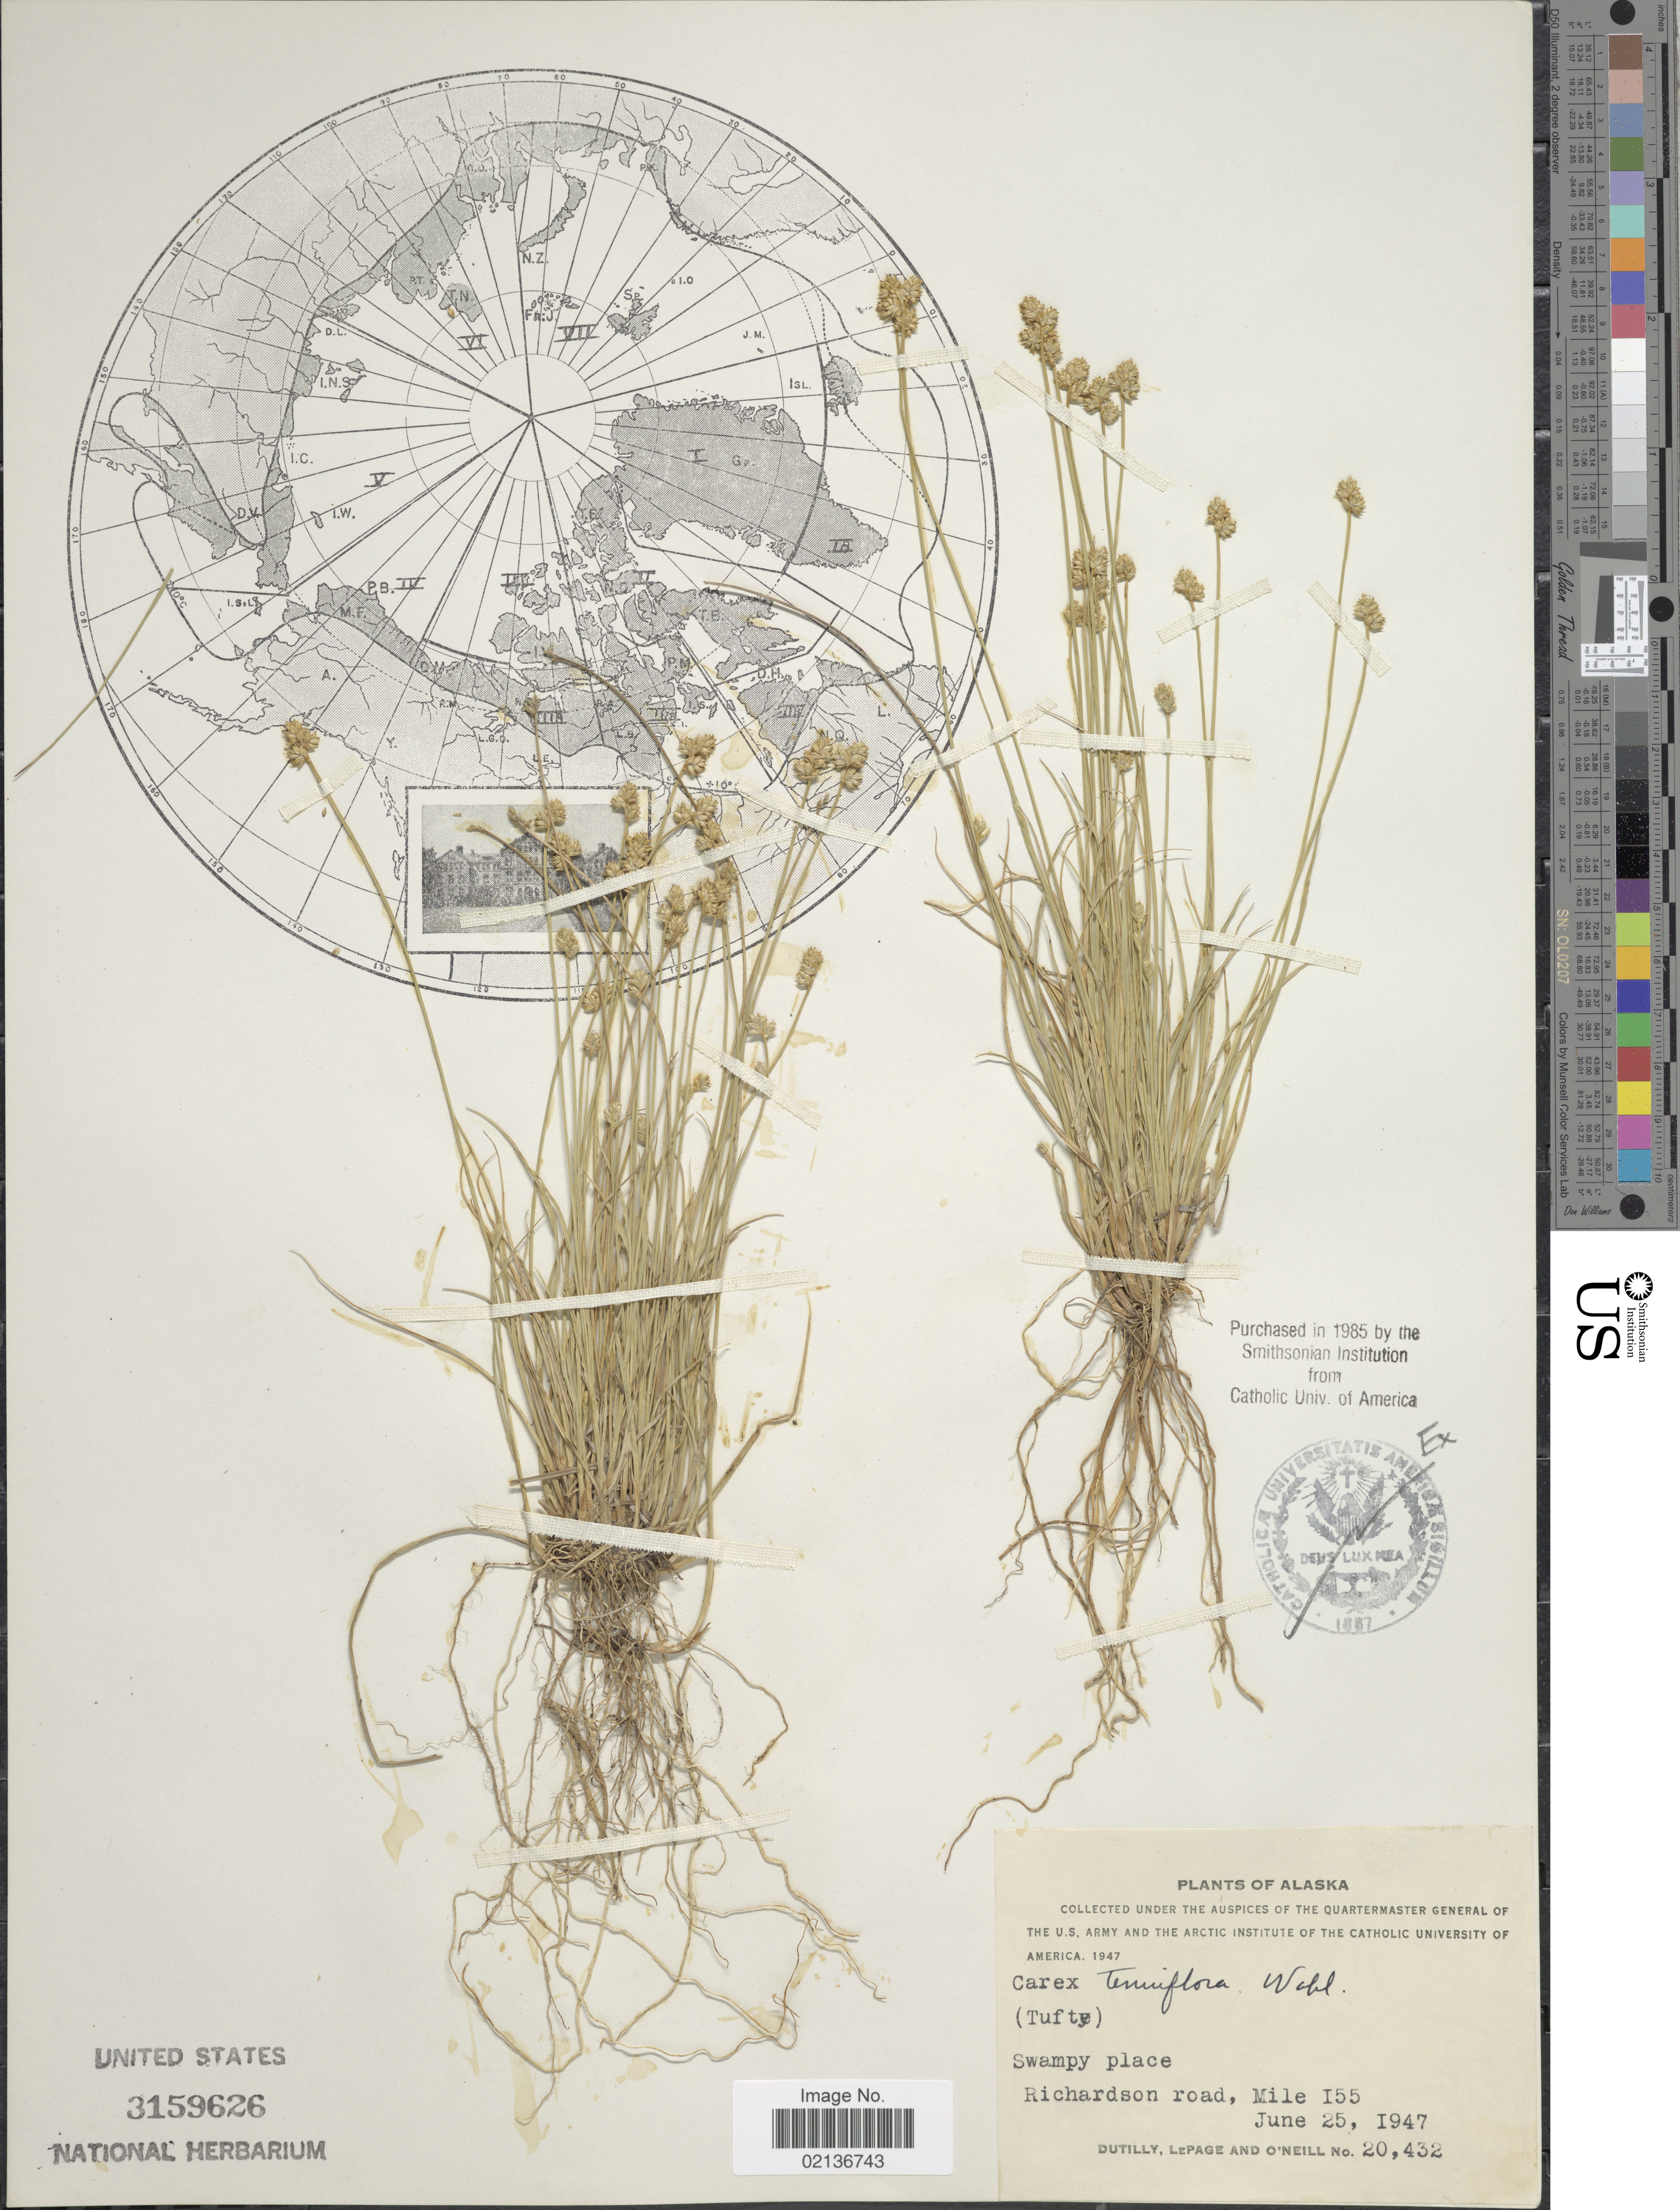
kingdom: Plantae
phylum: Tracheophyta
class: Liliopsida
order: Poales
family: Cyperaceae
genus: Carex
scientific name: Carex tenuiflora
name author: Wahlenb.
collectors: -. Dutilly, -. LePage & O' Neill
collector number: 20432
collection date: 1947-06-25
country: United States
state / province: Alaska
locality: Swampy place, Richardson road, Mile 155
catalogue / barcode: US 3159626